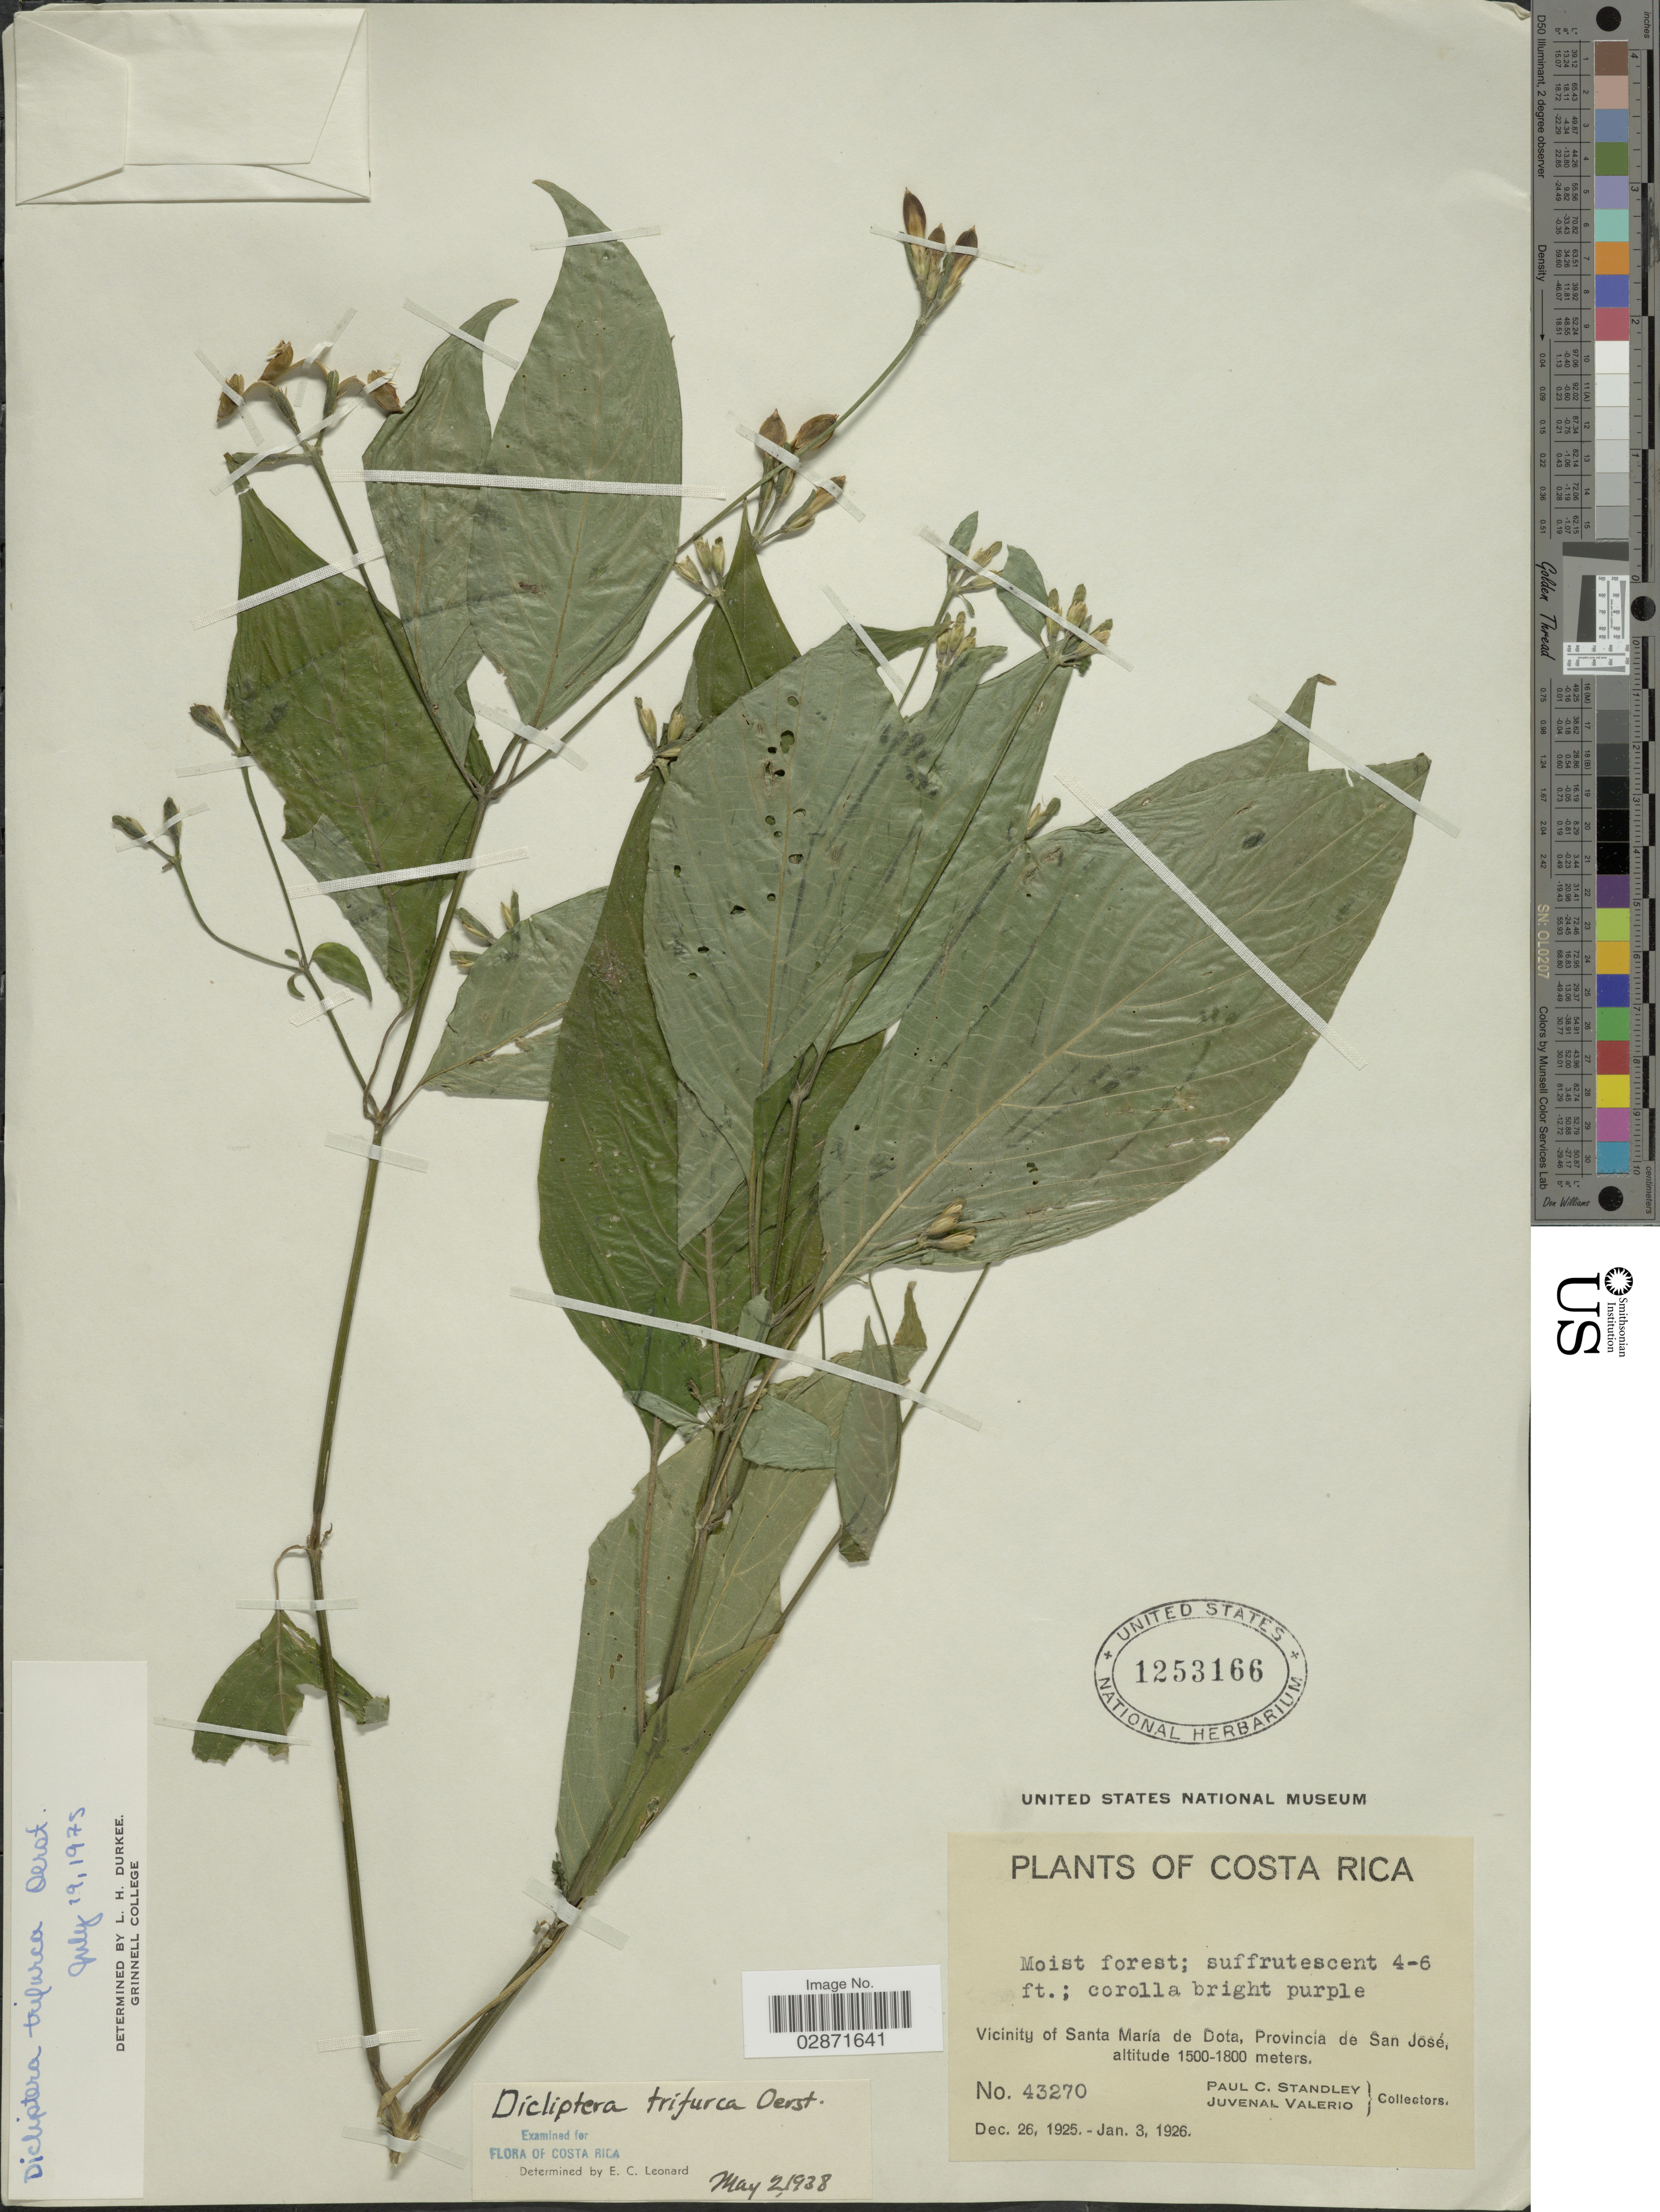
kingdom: Plantae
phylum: Tracheophyta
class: Magnoliopsida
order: Lamiales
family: Acanthaceae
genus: Dicliptera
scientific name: Dicliptera trifurca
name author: Oerst.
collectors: P. C. Standley & J. Valerio R.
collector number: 43270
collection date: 1925-12-26/1926-01-03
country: Costa Rica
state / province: San José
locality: Vicinity of Santa María de Dota, Provincia de San José.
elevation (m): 1500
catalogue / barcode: US 1253166